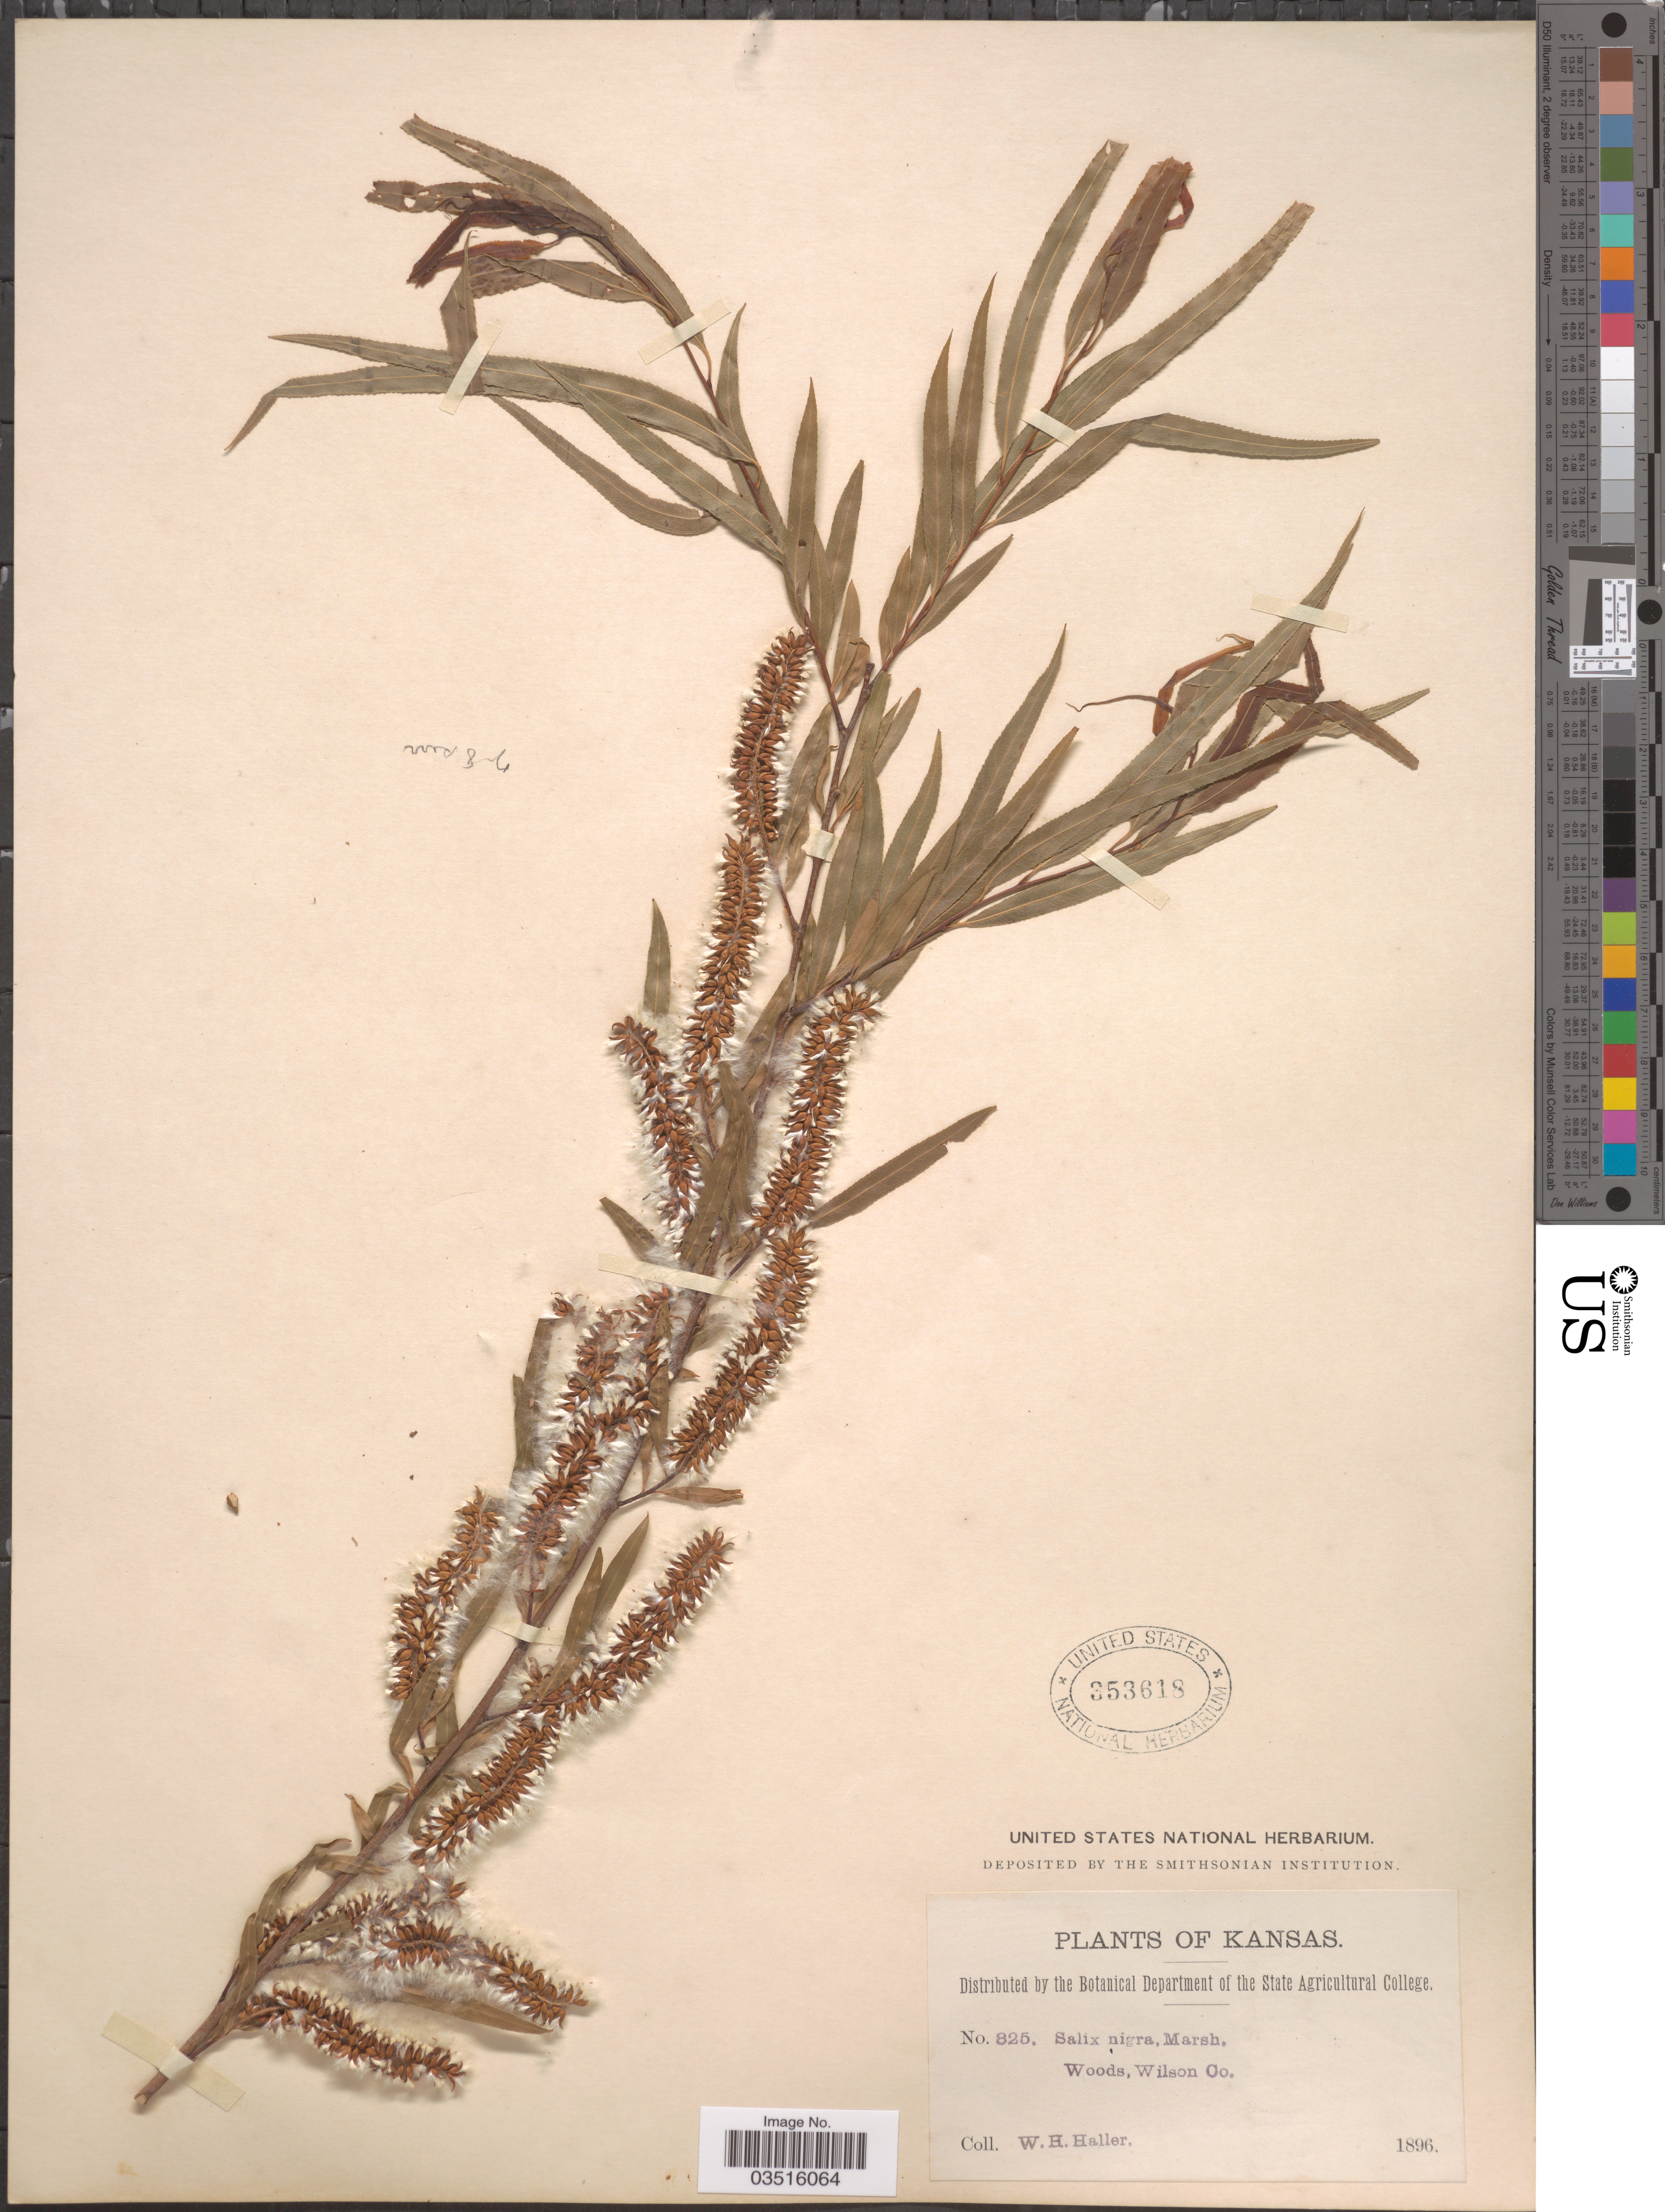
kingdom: Plantae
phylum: Tracheophyta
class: Magnoliopsida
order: Malpighiales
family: Salicaceae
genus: Salix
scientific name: Salix nigra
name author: Marshall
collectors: W. Haller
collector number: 825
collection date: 1896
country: United States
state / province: Kansas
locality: Woods, Wilson Co.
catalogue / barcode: US 353618